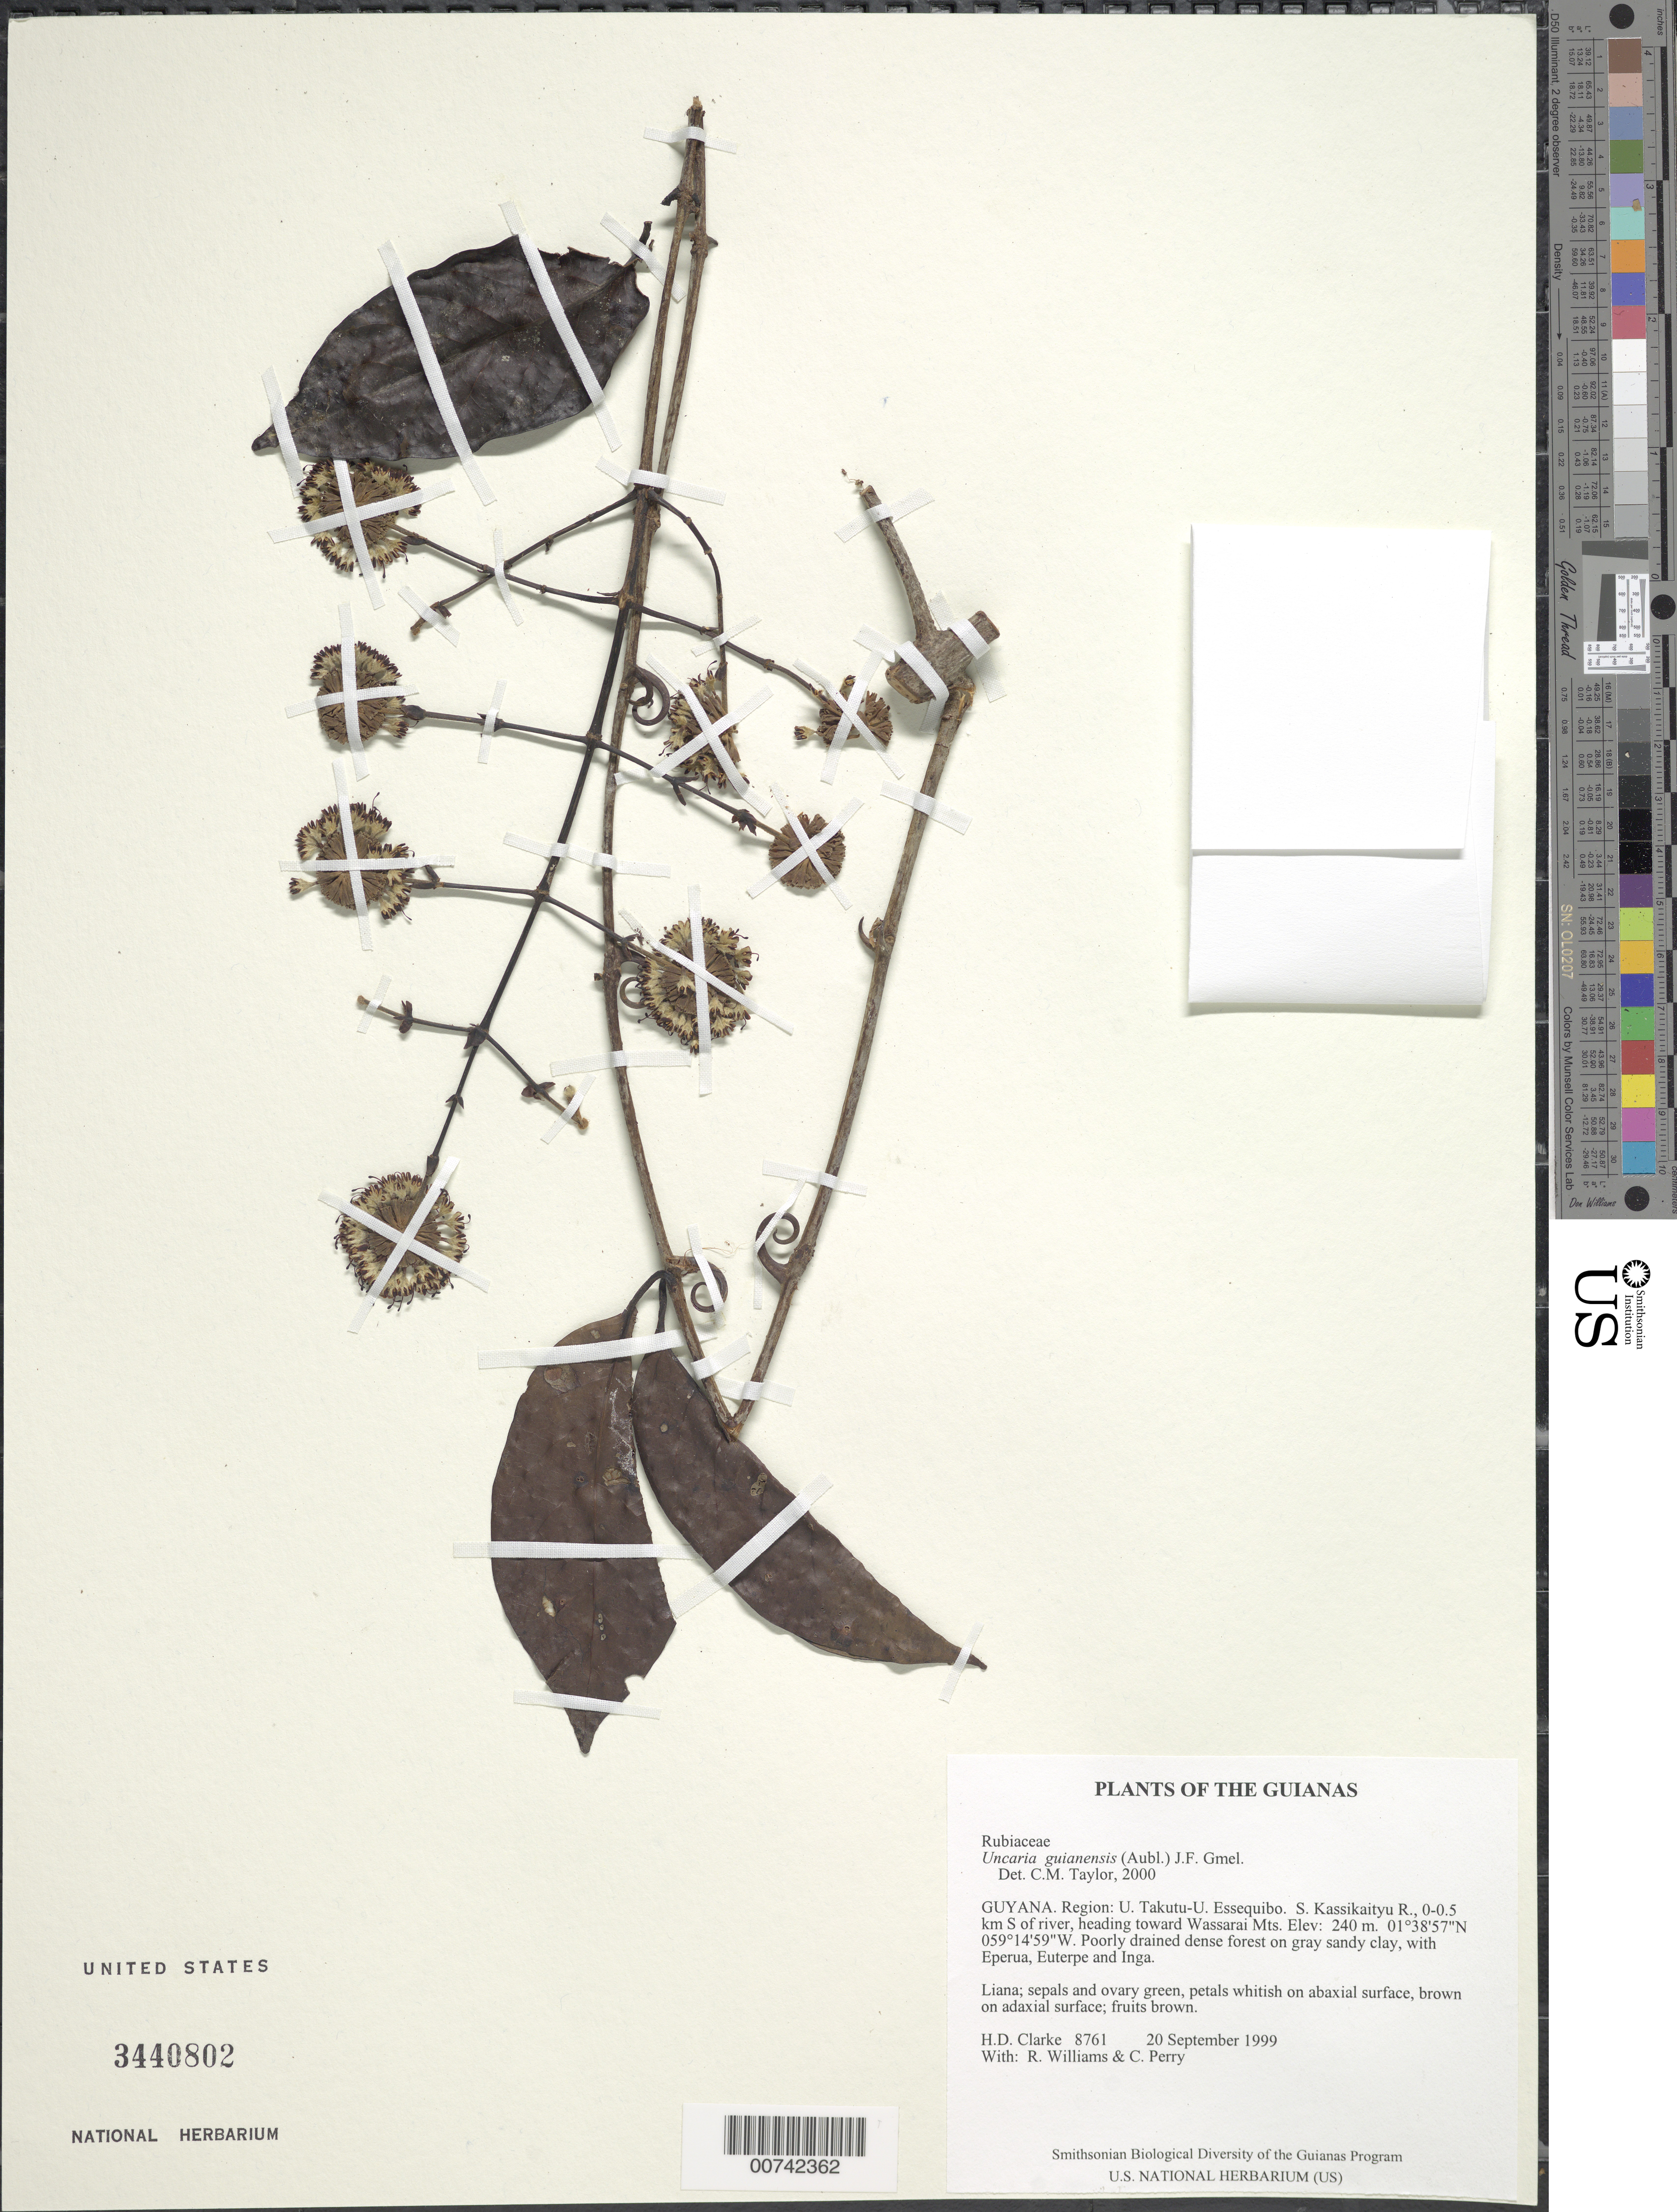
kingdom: Plantae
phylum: Tracheophyta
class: Magnoliopsida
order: Gentianales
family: Rubiaceae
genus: Uncaria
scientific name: Uncaria guianensis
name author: (Aubl.) J.F. Gmel.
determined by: Taylor, Charlotte M.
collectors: H. D. Clarke, R. Williams & C. Perry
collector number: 8761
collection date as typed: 20 September 1999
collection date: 1999-09-20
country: Guyana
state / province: U. Takutu-U. Essequibo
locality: S. Kassikaityu R., 0-0.5 km S of river, heading toward Wassarai Mts.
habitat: Poorly drained dense forest on gray sandy clay, with Eperua, Euterpe and Inga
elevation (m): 240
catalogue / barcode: US 3440802